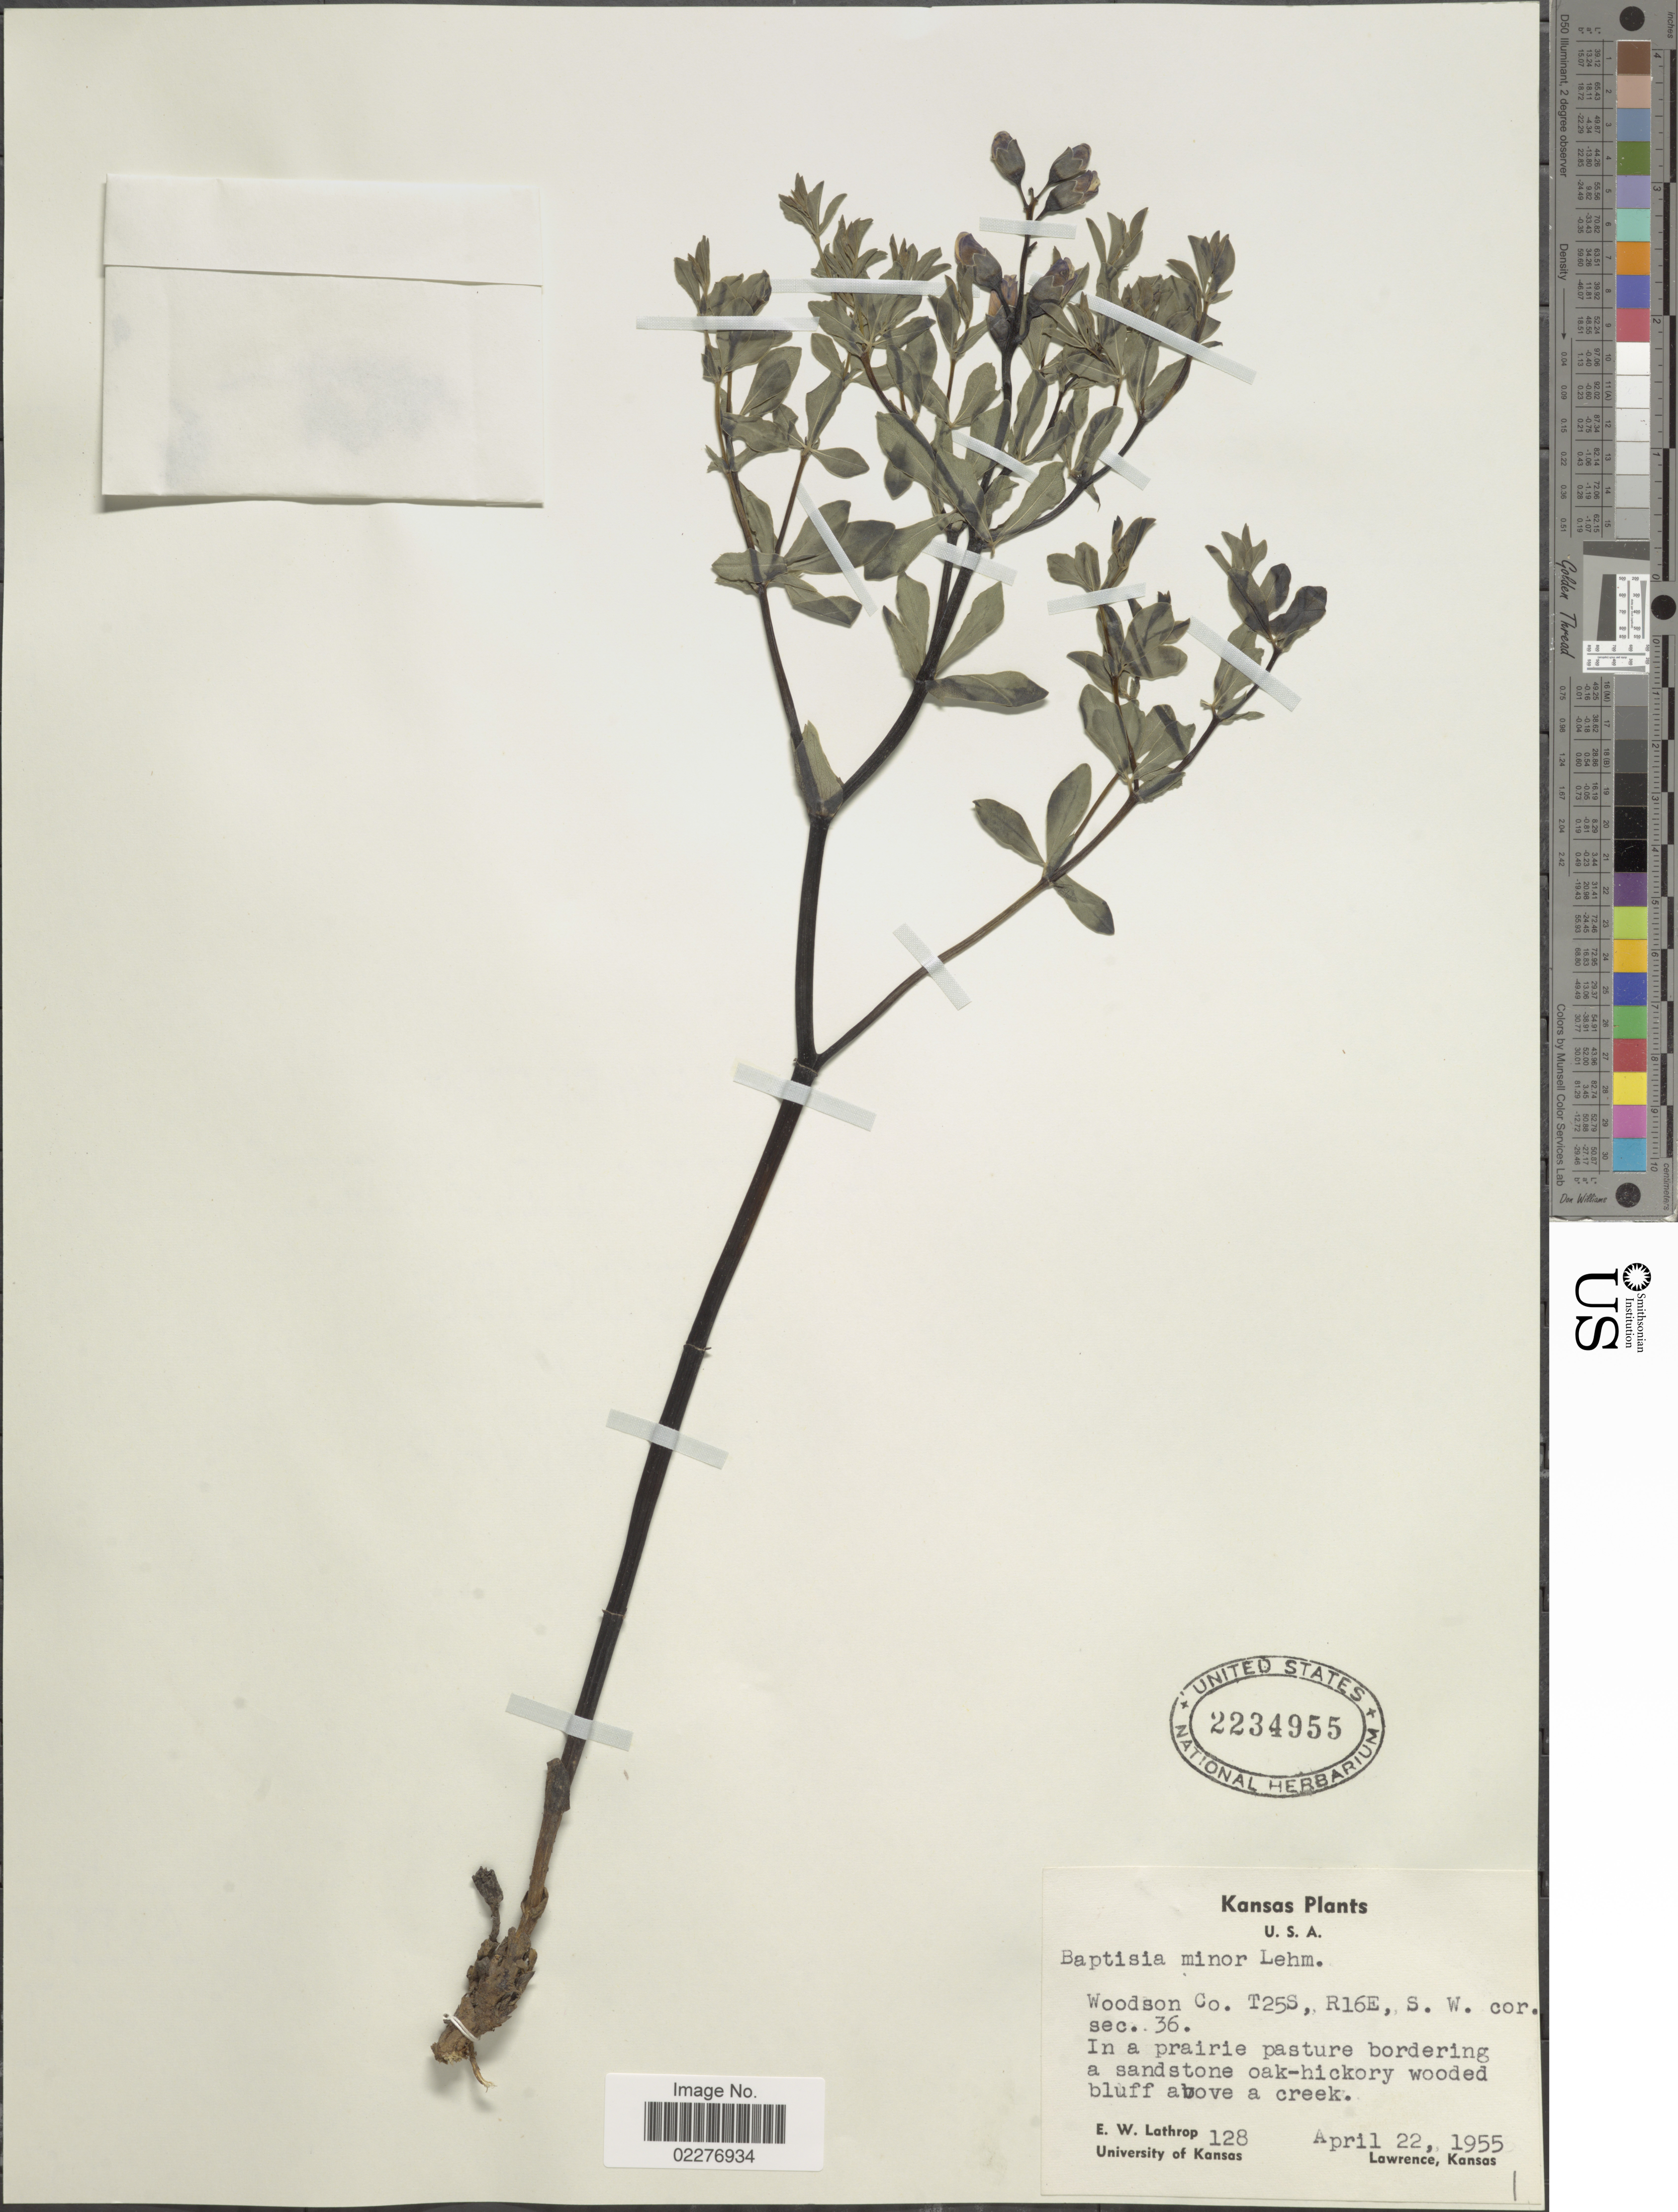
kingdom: Plantae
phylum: Tracheophyta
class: Magnoliopsida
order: Fabales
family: Fabaceae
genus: Baptisia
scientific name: Baptisia minor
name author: Lehm.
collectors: E. W. Lathrop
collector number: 128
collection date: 1955-04-22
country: United States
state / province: Kansas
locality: Woodson Co. T25S, R16E, S.W. cor. sec. 36. In prairie pasture bordering a sandstone oak-hickory wooded bluff above a creek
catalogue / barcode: US 2234955